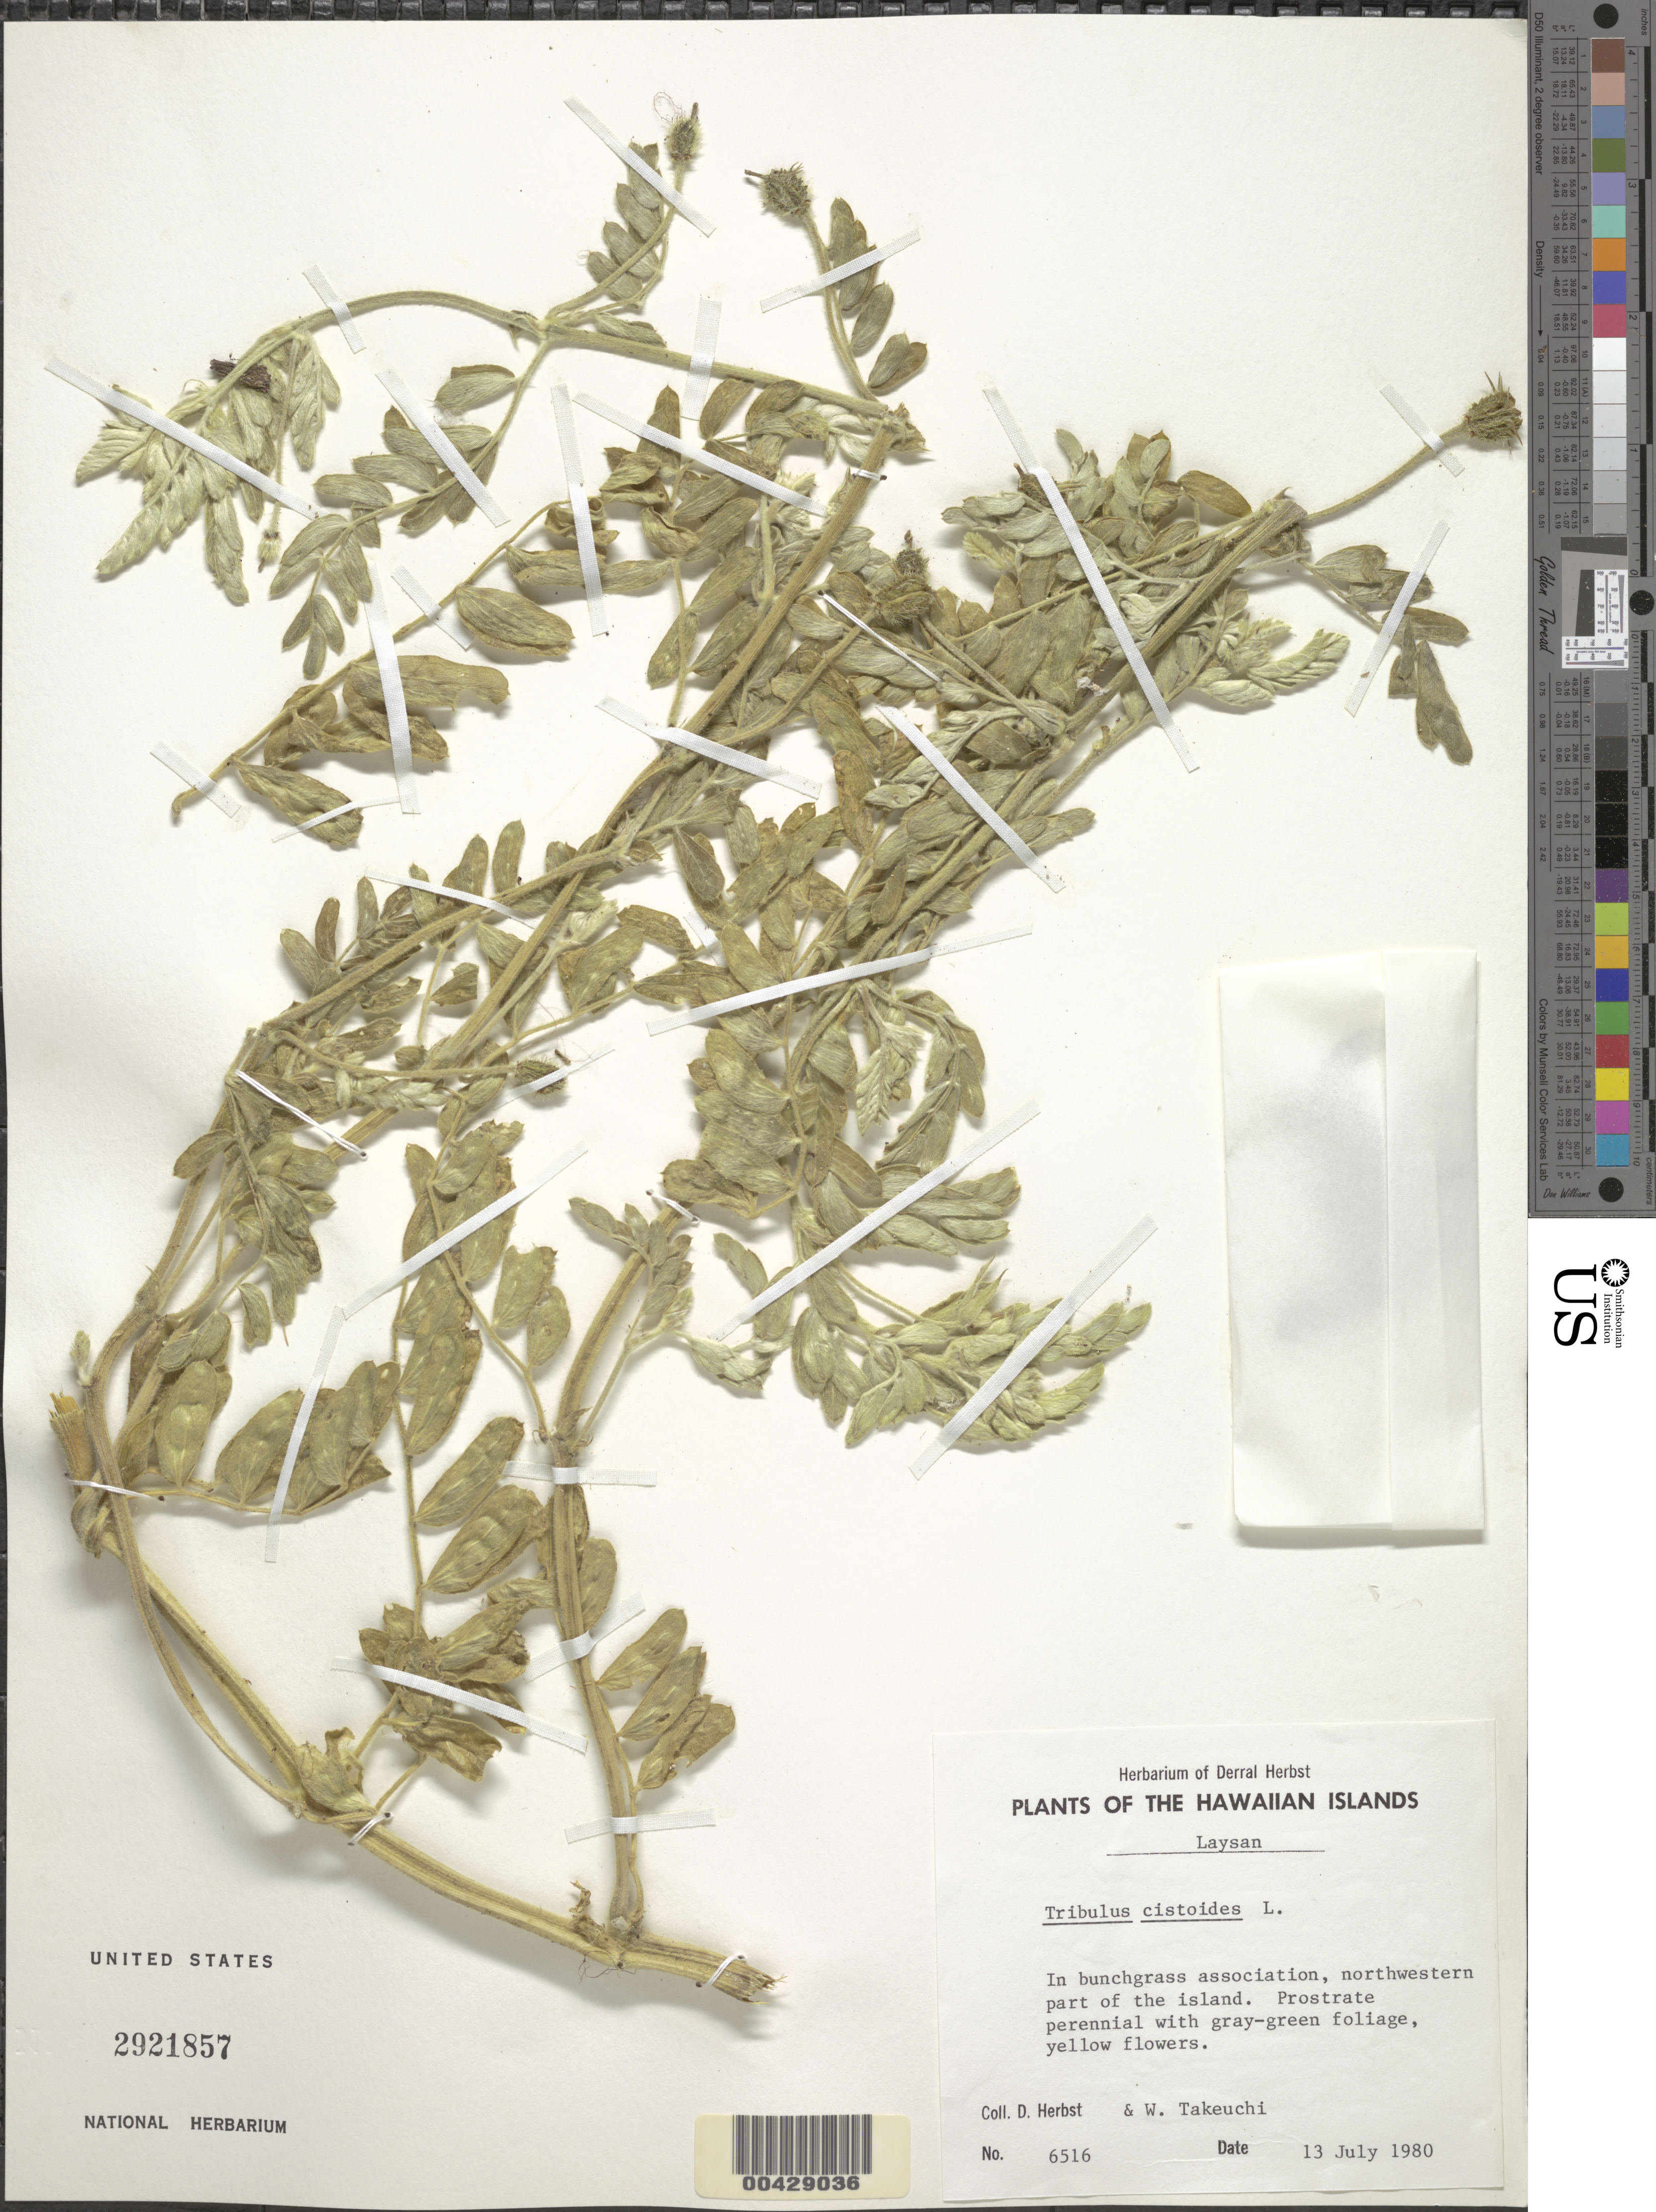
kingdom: Plantae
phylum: Tracheophyta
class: Magnoliopsida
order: Zygophyllales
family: Zygophyllaceae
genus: Tribulus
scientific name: Tribulus cistoides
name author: L.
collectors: D. R. Herbst & W. N. Takeuchi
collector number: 6516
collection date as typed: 13 Jul 1980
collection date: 1980-07-13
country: United States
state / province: Hawaii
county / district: Honolulu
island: Laysan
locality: Northwestern part of the island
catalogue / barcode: US 2921857